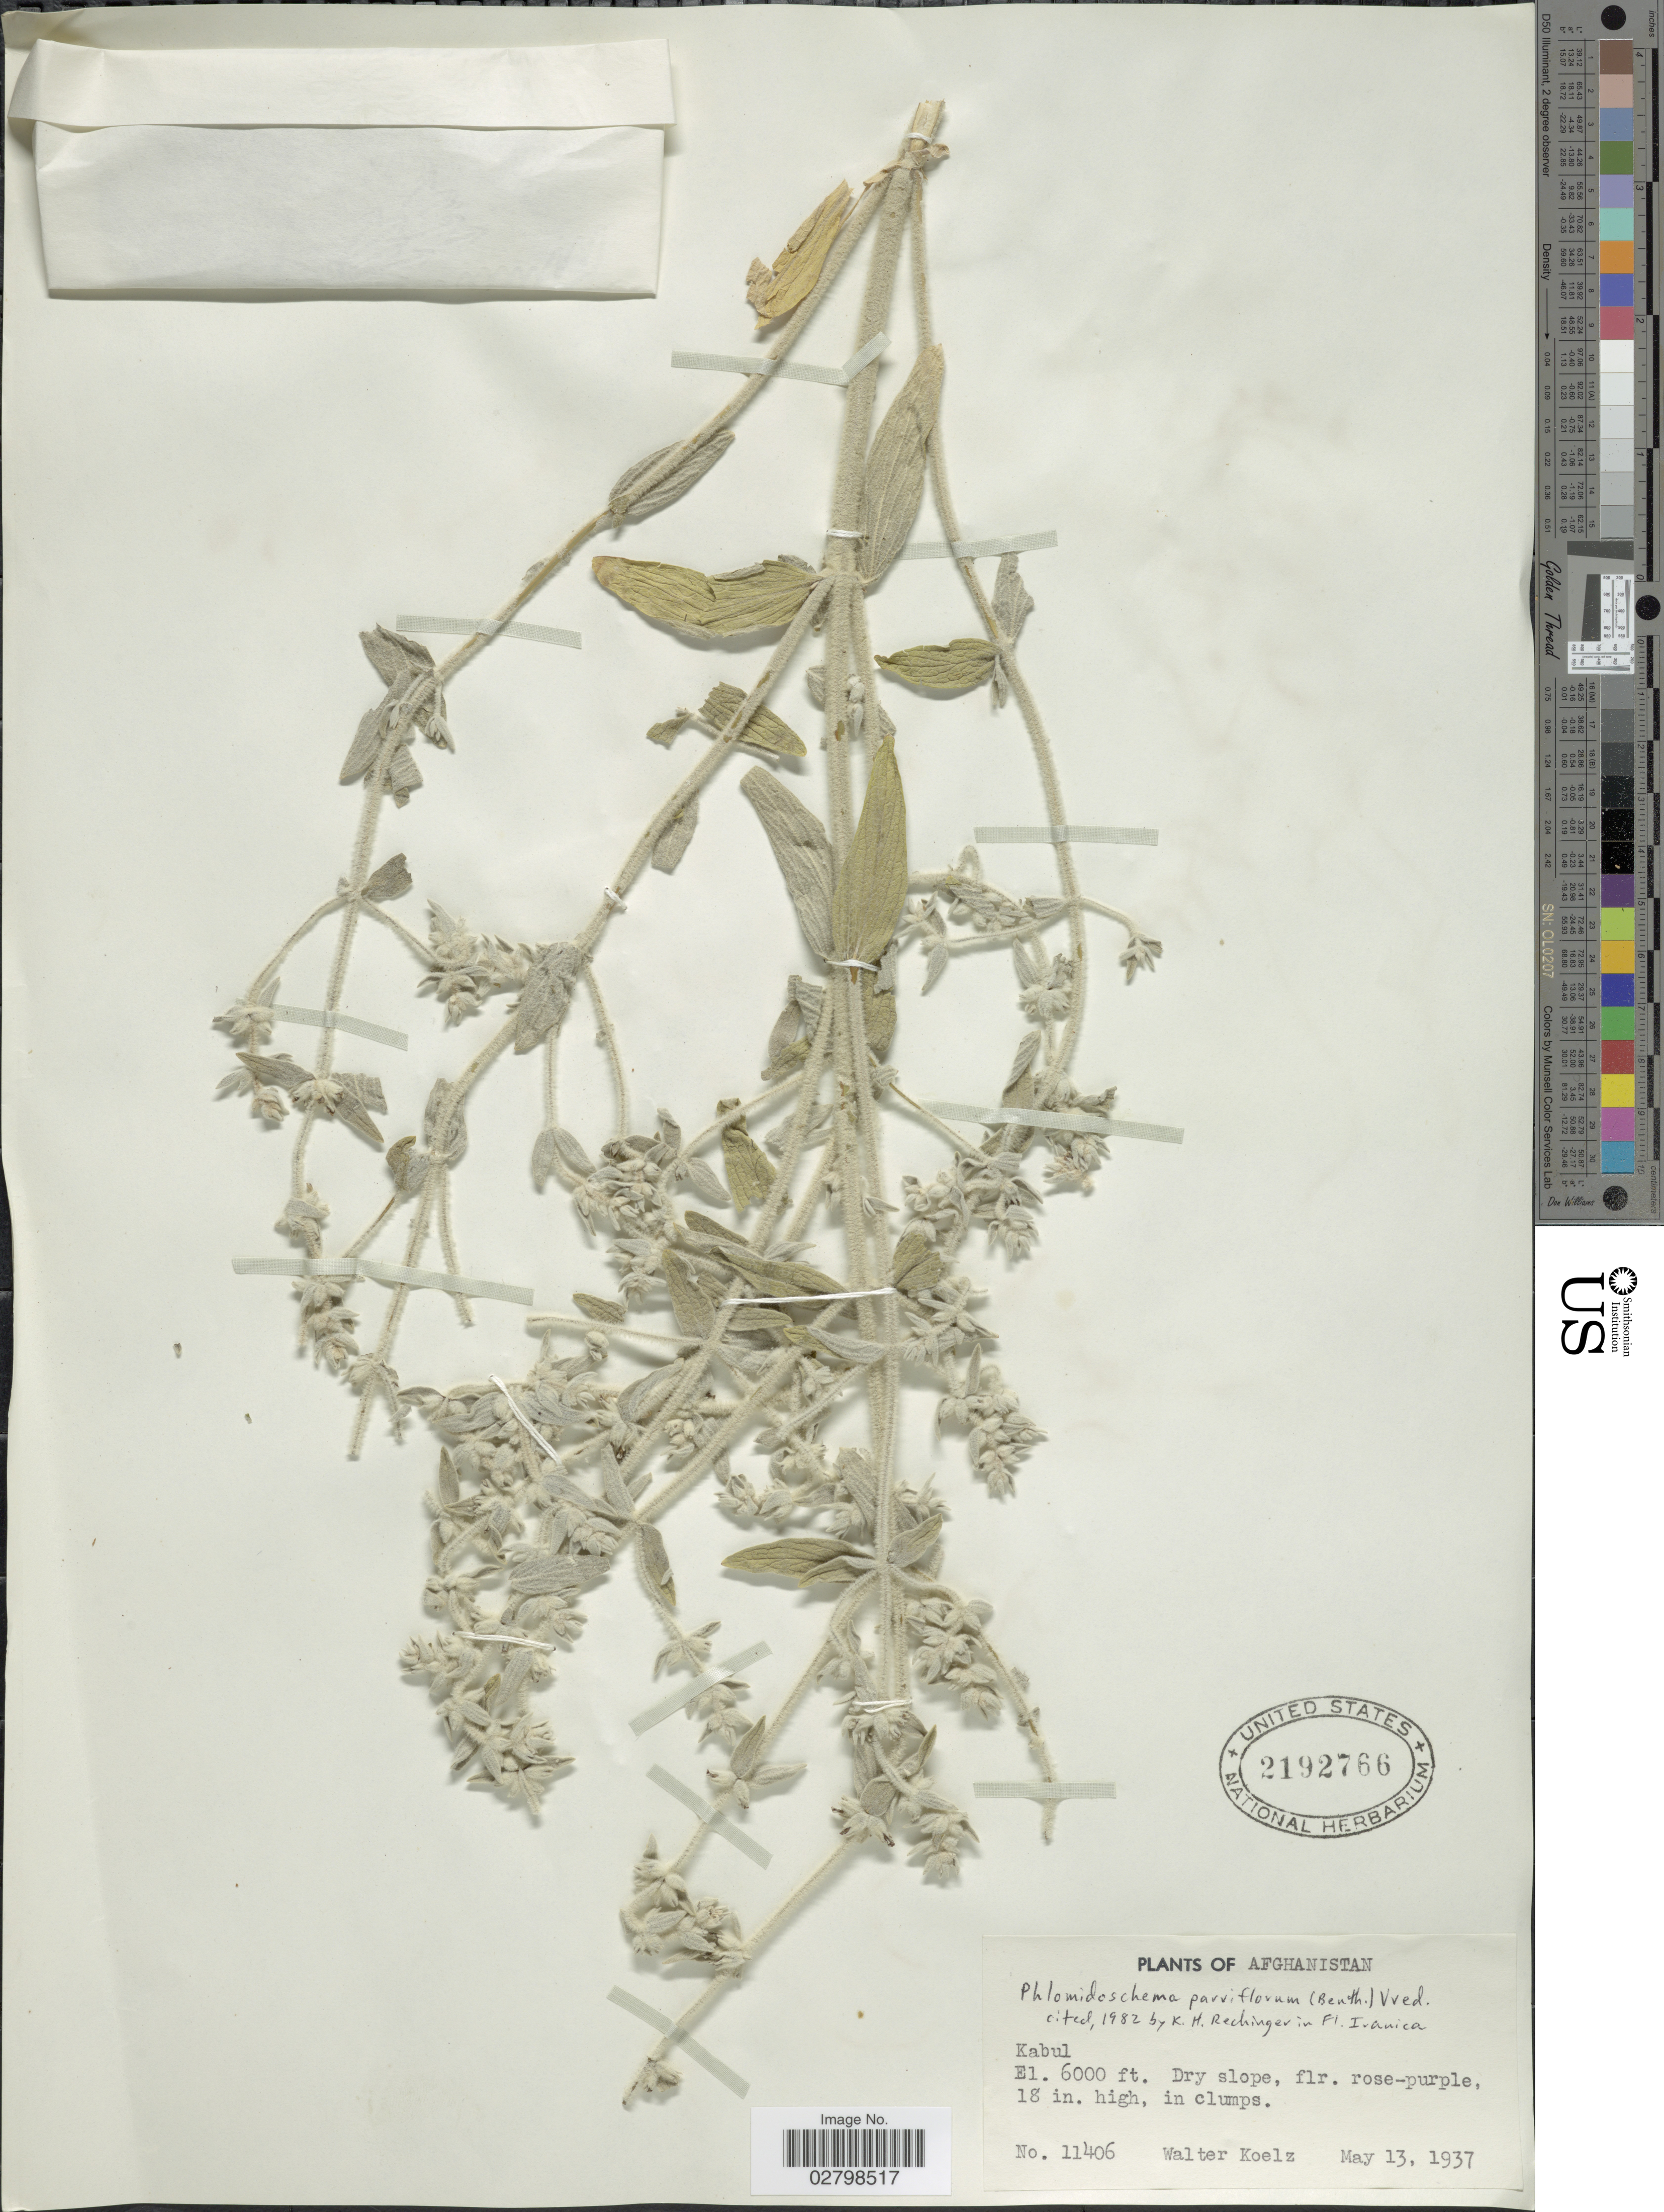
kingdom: Plantae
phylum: Tracheophyta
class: Magnoliopsida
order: Lamiales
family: Lamiaceae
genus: Phlomidoschema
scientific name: Phlomidoschema parviflorum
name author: (Benth.) Vved.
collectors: W. N. Koelz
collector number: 11406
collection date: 1937-05-13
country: Afghanistan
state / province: Kabul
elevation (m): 1829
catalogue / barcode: US 2192766